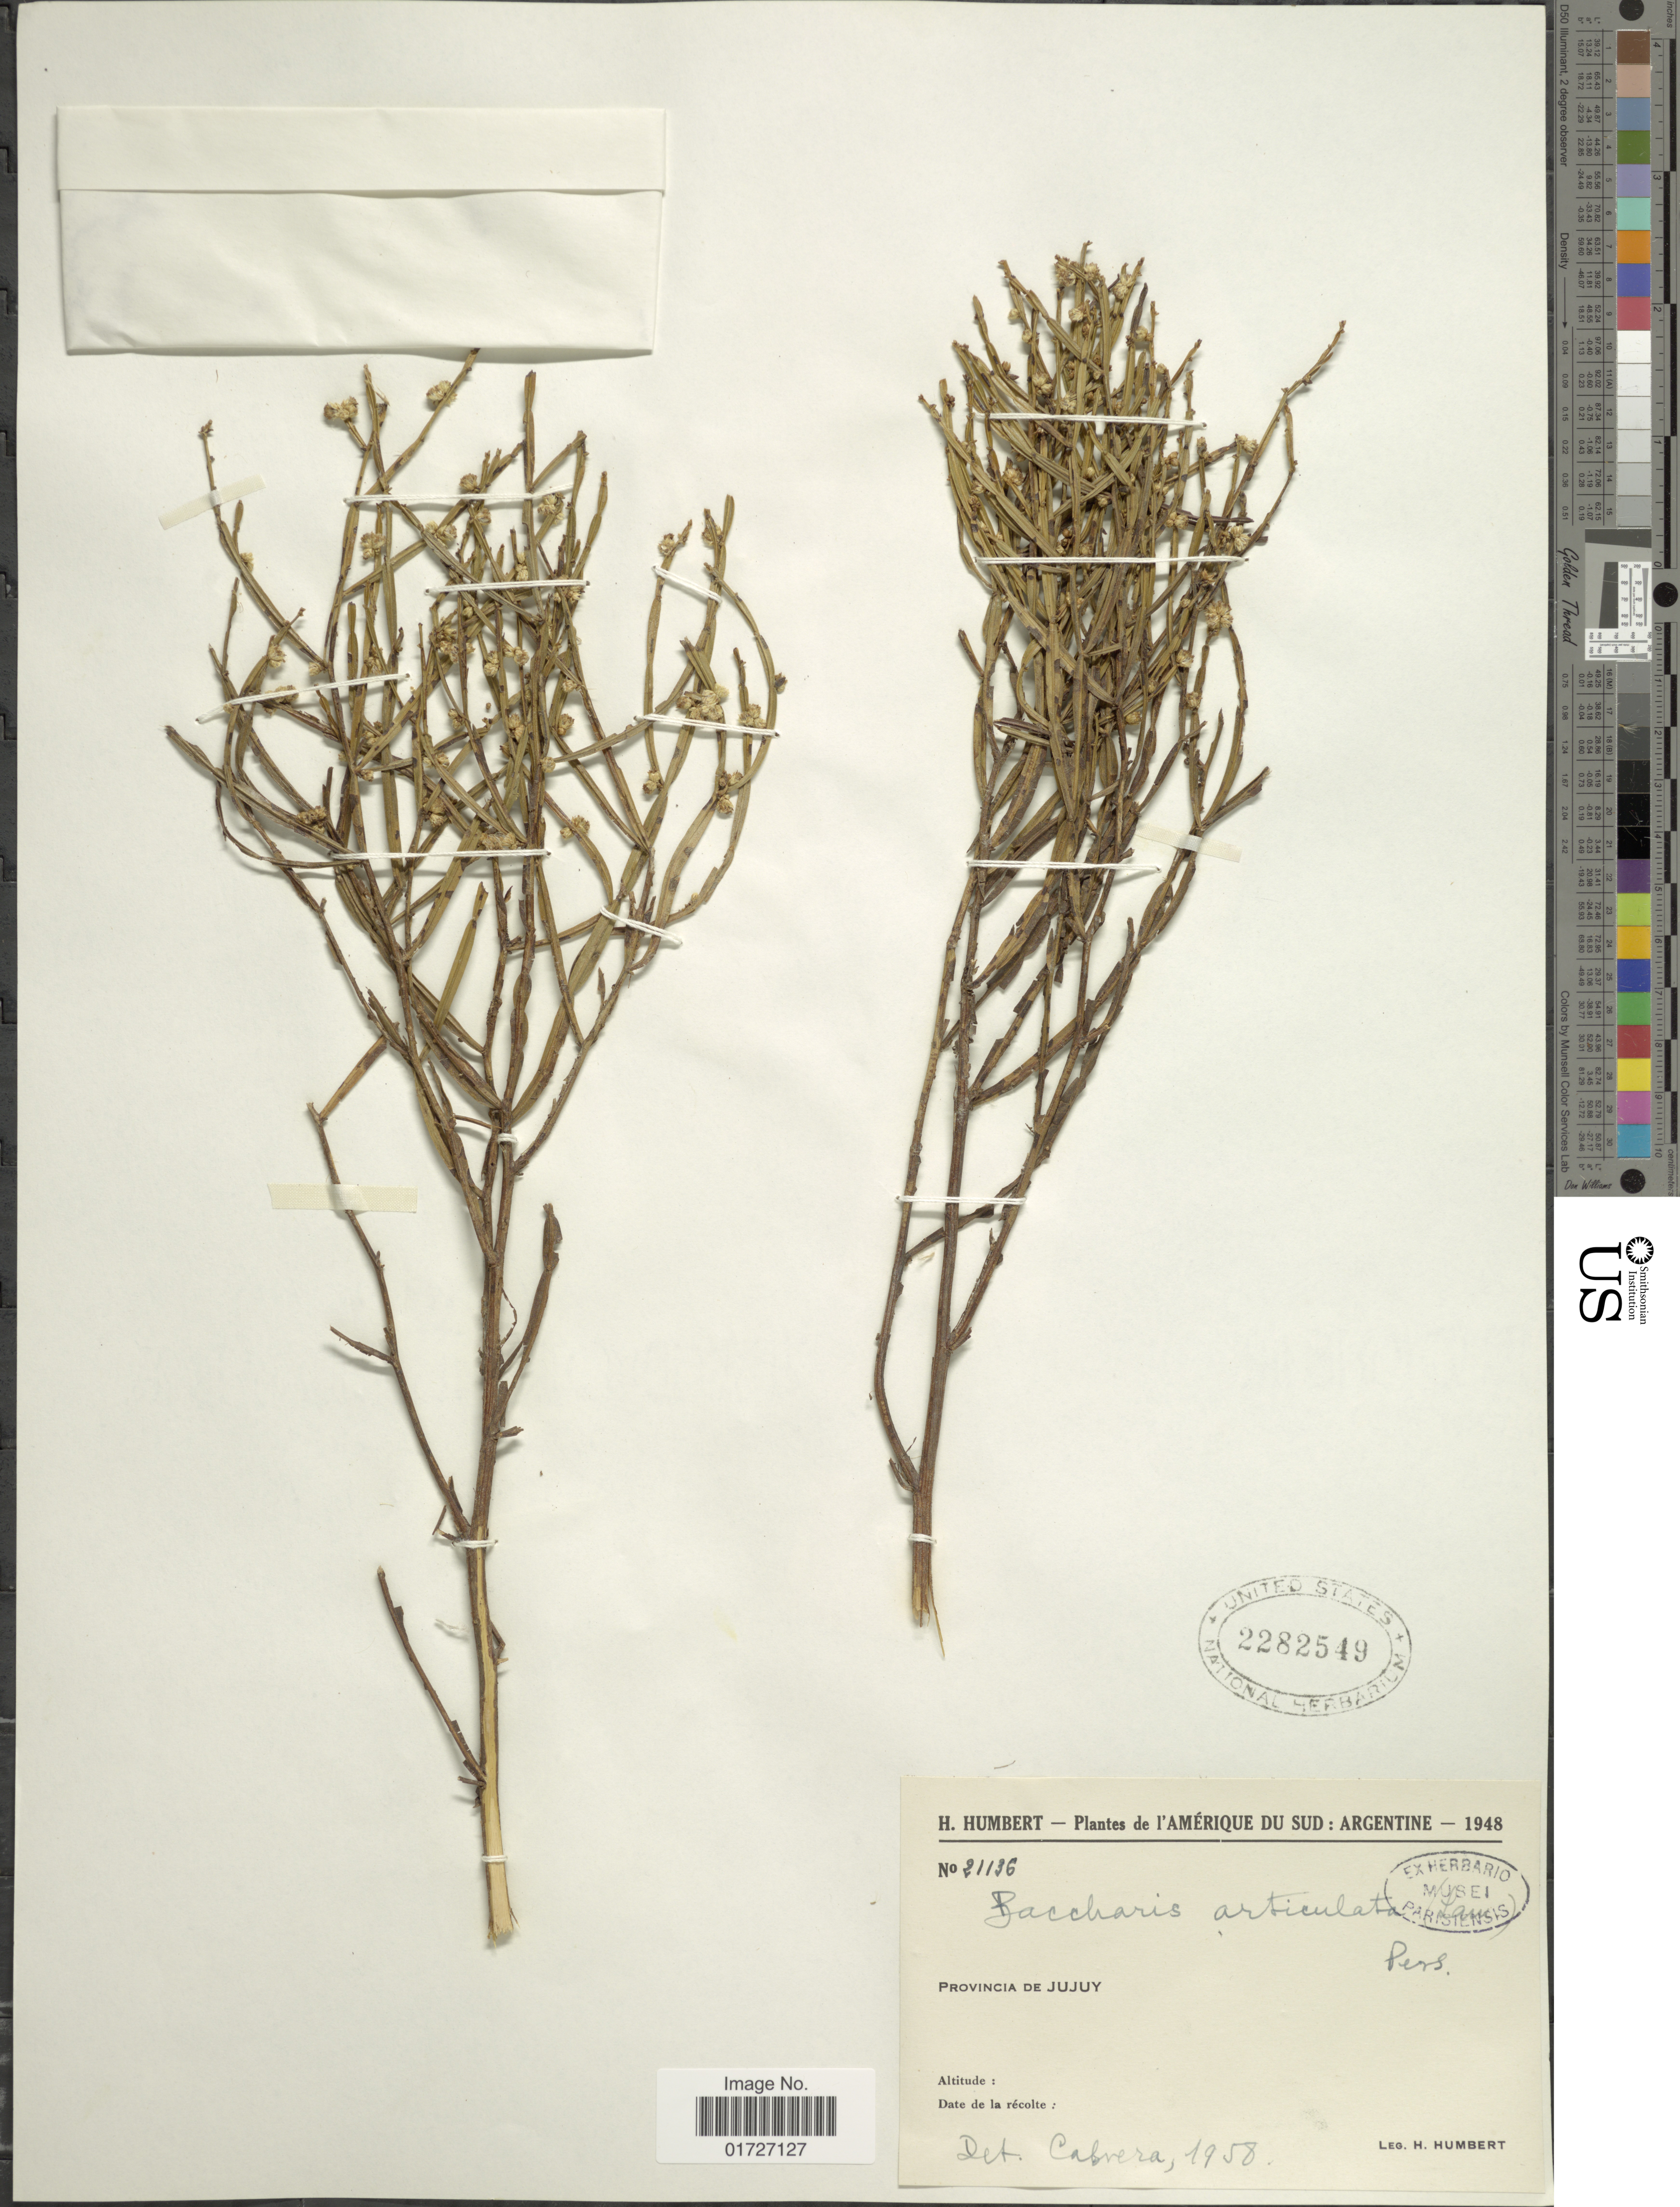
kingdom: Plantae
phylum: Tracheophyta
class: Magnoliopsida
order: Asterales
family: Asteraceae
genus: Baccharis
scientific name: Baccharis articulata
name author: (Lam.) Pers.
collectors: H. Humbert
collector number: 21136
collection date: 1948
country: Argentina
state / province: Jujuy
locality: L'Amerique du Sud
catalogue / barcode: US 2282549